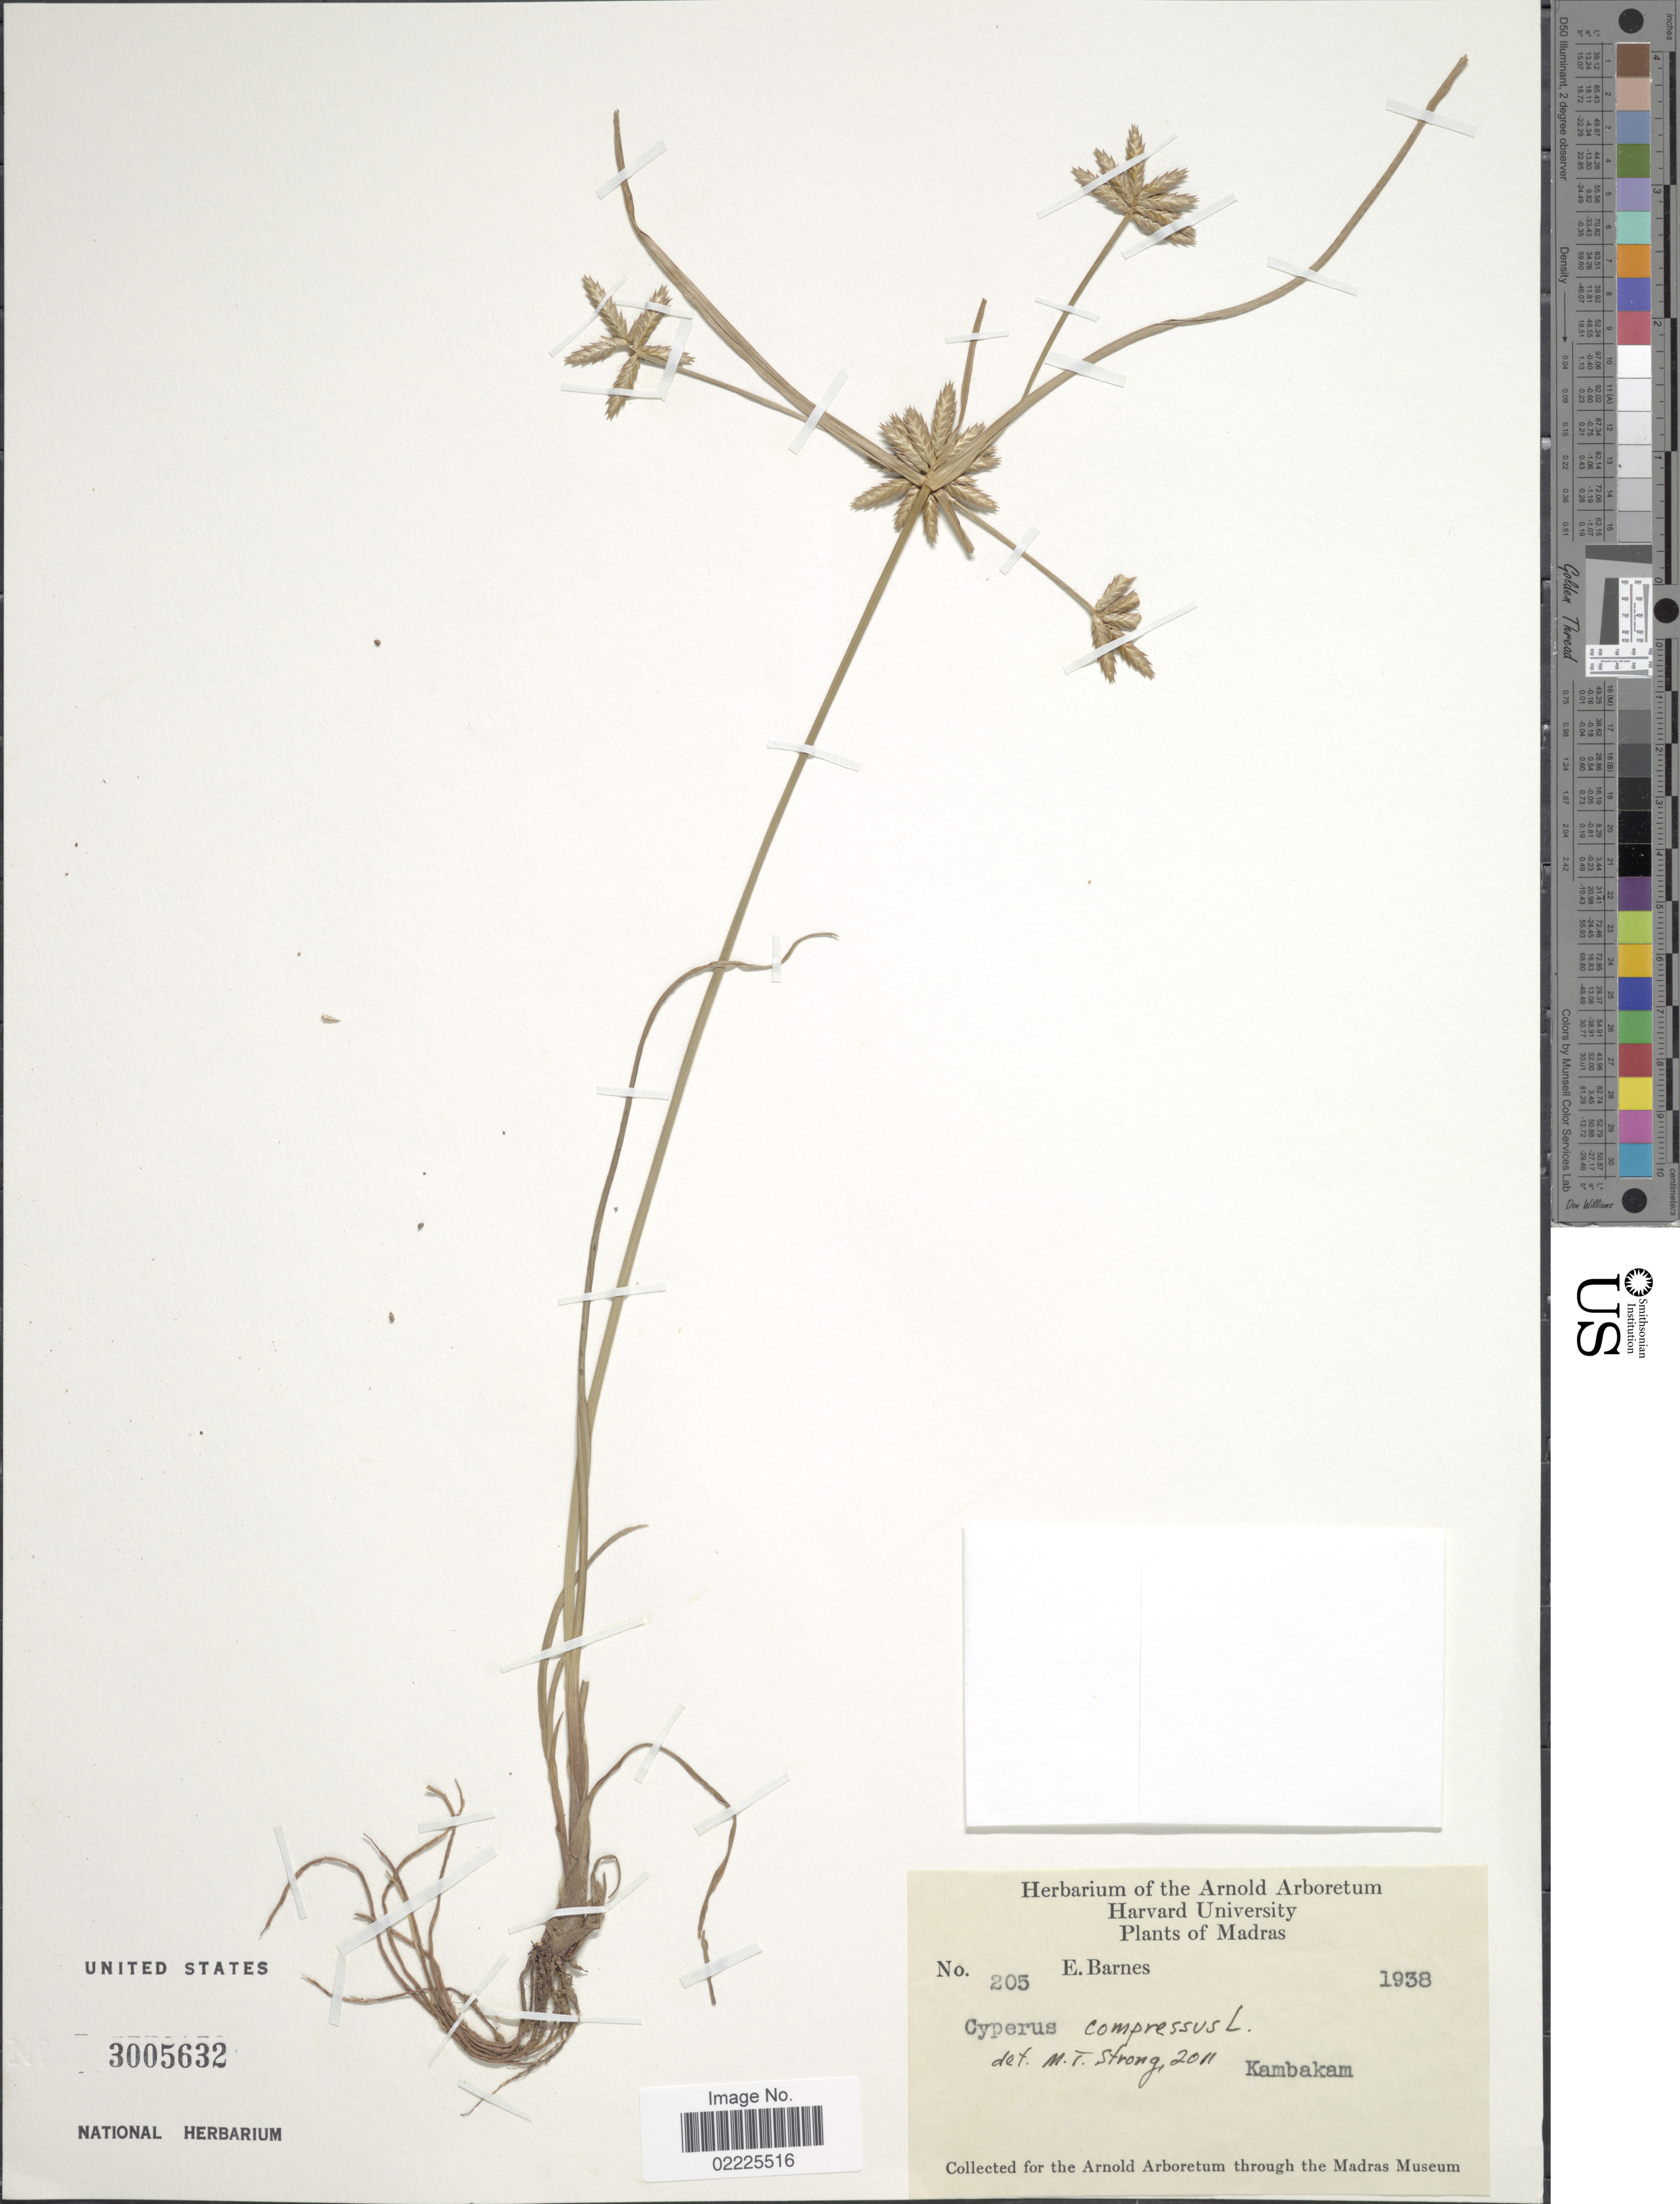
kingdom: Plantae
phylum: Tracheophyta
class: Liliopsida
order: Poales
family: Cyperaceae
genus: Cyperus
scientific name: Cyperus compressus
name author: L.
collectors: E. Barnes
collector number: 205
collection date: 1938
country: India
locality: Madras, Kambakam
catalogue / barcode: US 3005632